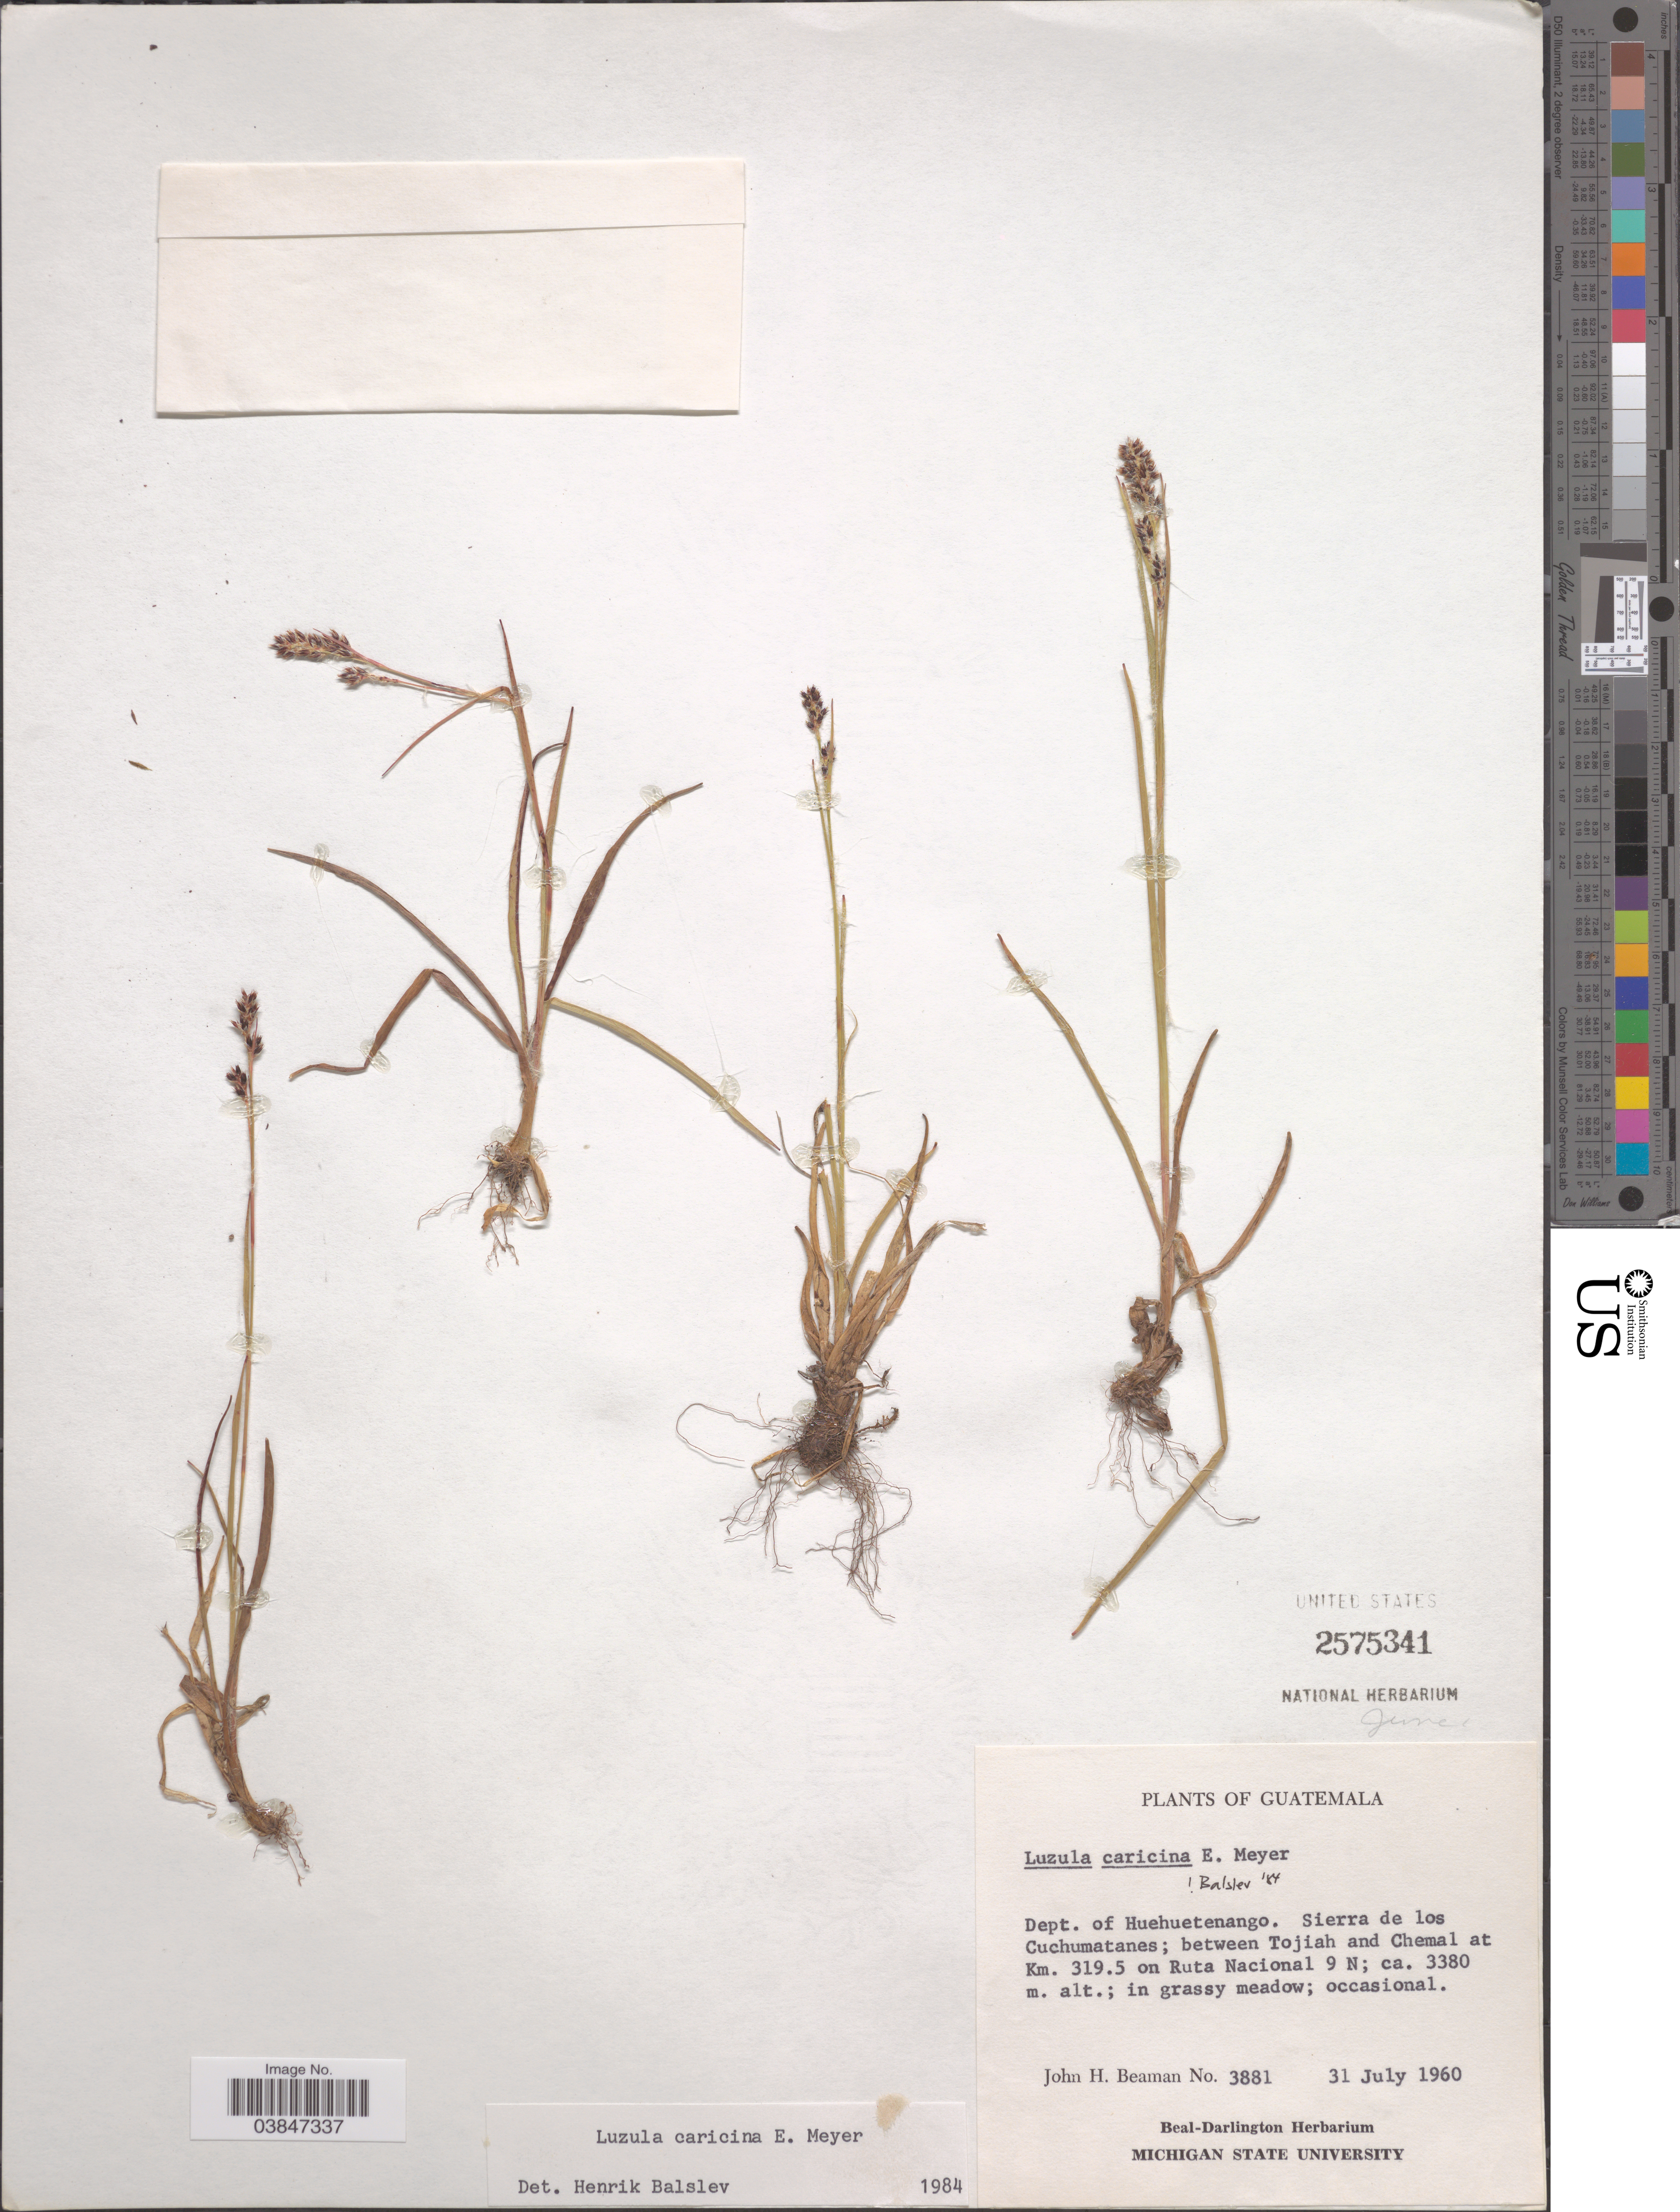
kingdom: Plantae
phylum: Tracheophyta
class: Liliopsida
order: Poales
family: Juncaceae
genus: Luzula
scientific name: Luzula caricina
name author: E. Mey.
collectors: J. H. Beaman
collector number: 3881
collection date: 1960-07-31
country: Guatemala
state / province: Huehuetenango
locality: Dept. Huehuetenango. Sierra de los Cuchumatanes; between Tojiah and Chemal at Km. 319.5 on Ruta Nacional 9 N.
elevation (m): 3380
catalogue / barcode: US 2575341